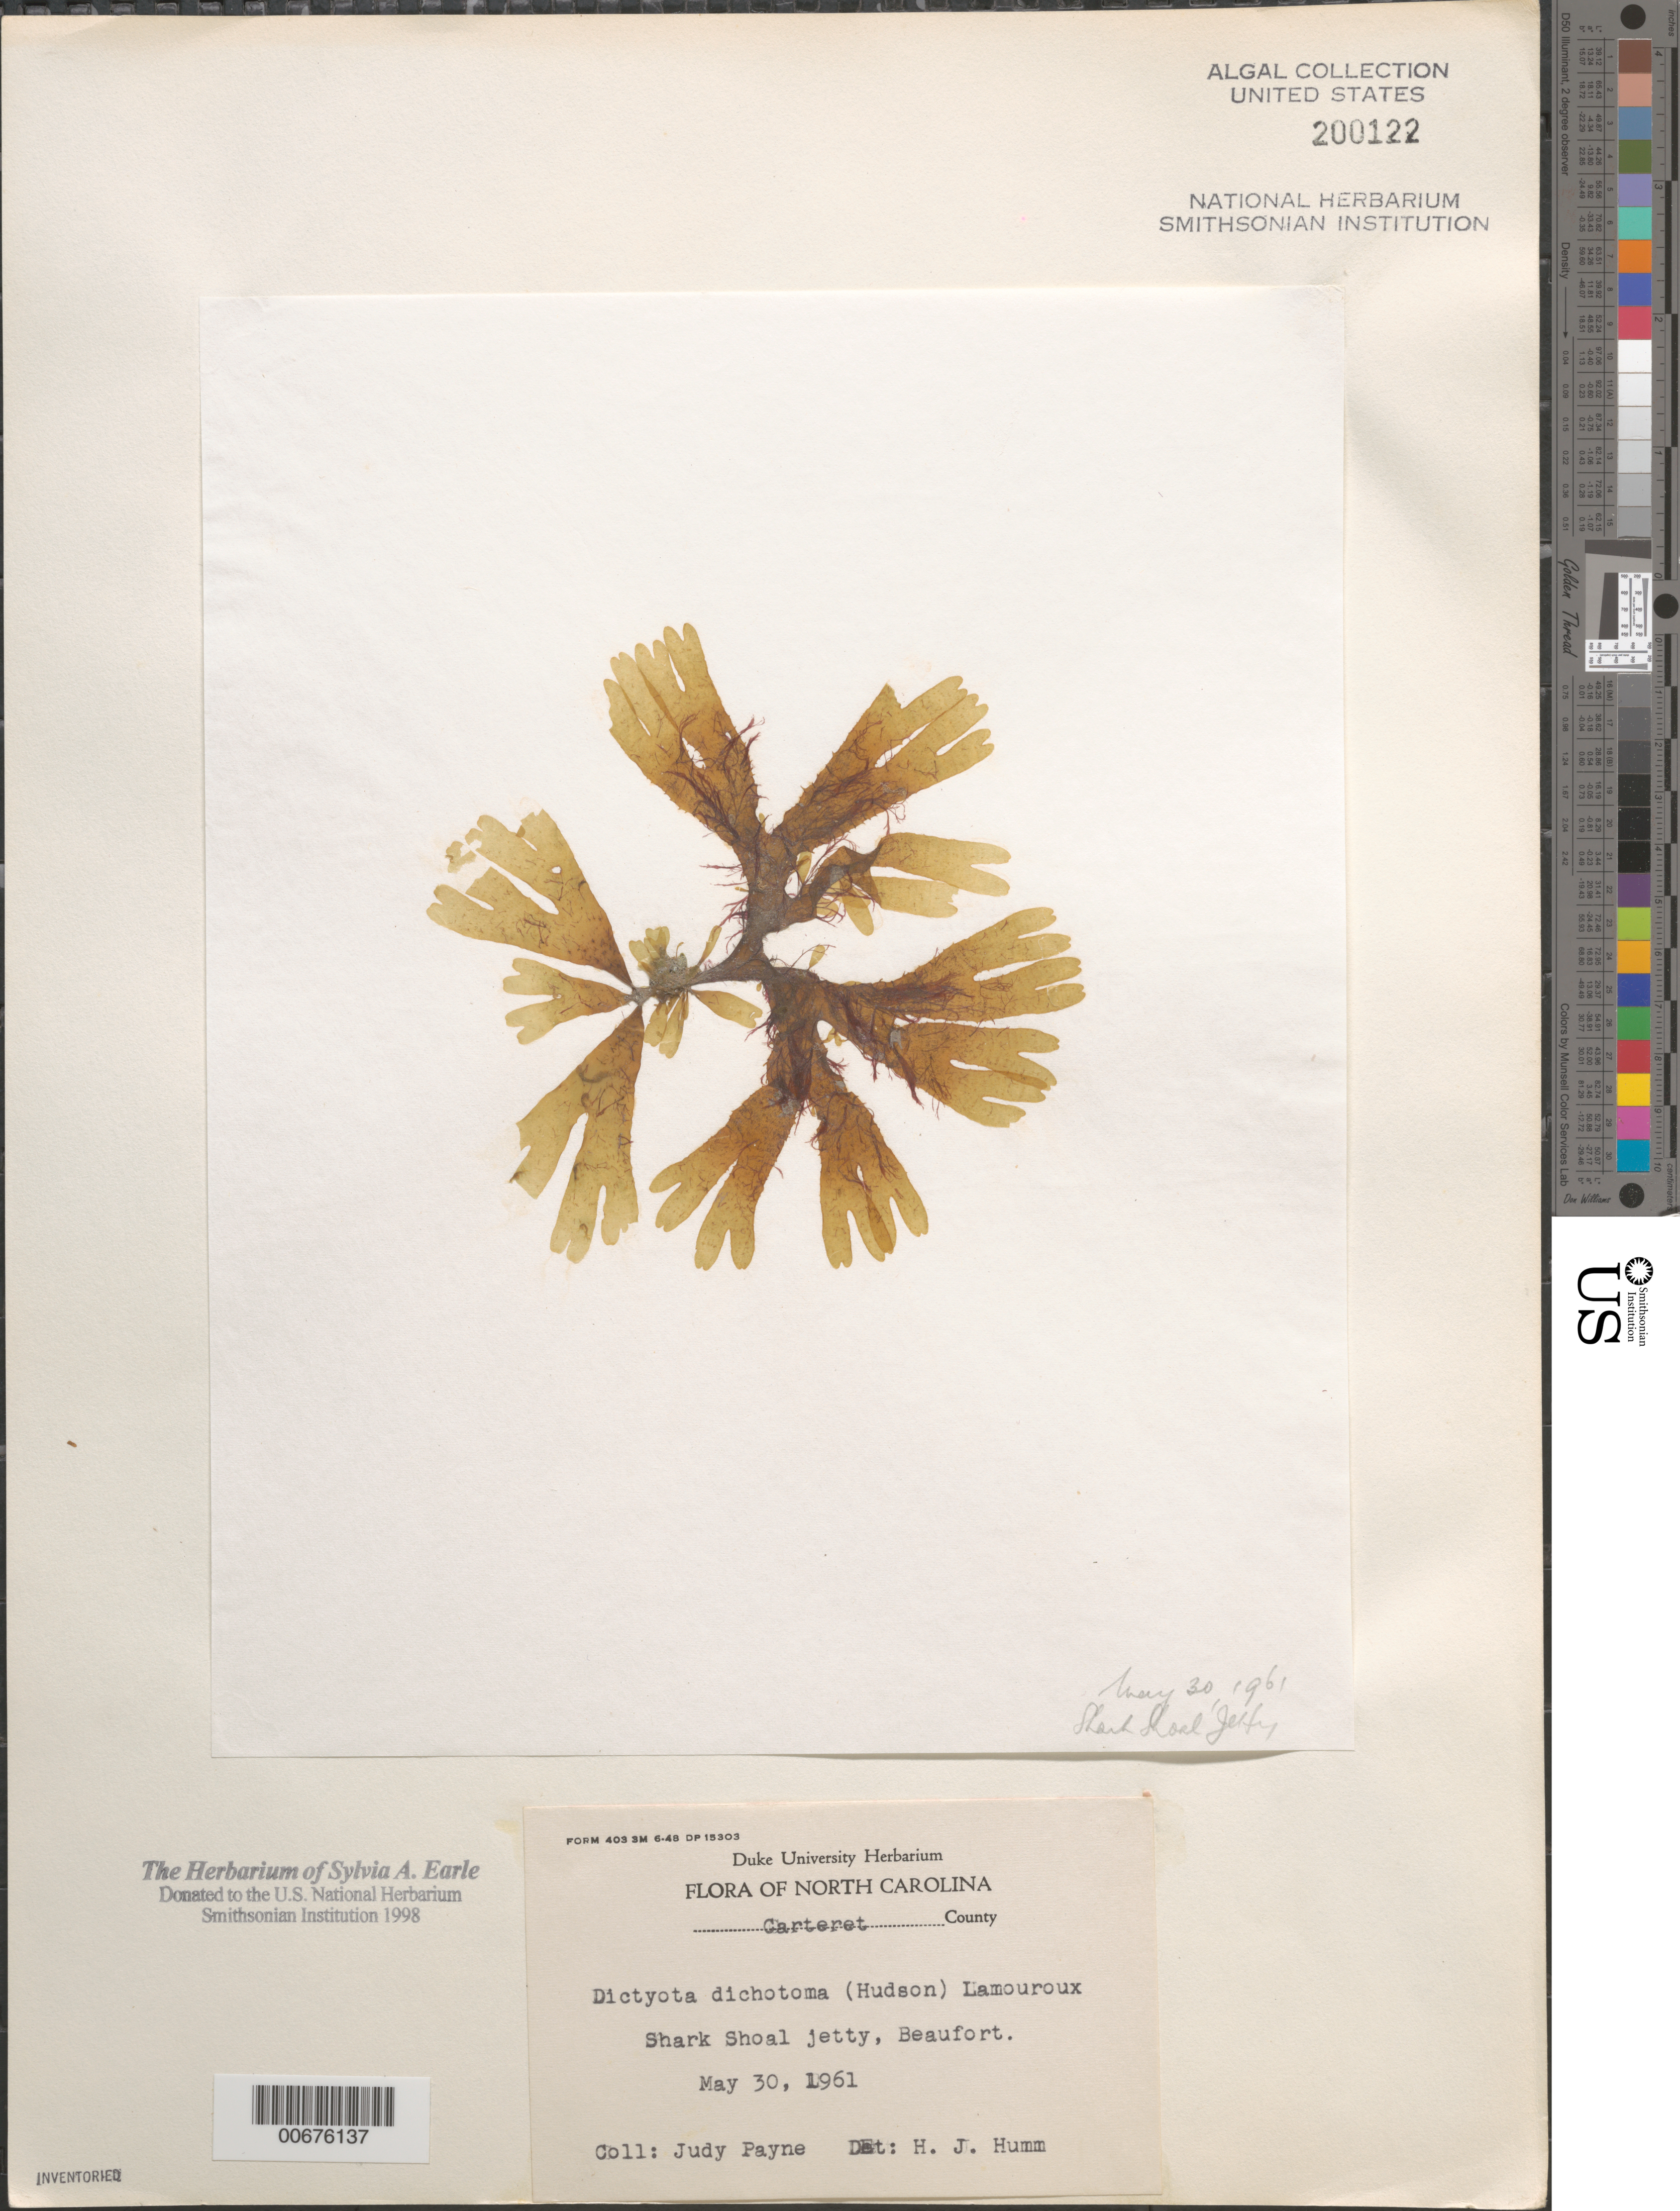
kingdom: Chromista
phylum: Ochrophyta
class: Phaeophyceae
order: Dictyotales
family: Dictyotaceae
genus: Dictyota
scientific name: Dictyota dichotoma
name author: (Huds.) J.V.Lamouroux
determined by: Humm, Harold J.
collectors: J. Payne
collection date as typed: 30 May 1961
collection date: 1961-05-30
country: United States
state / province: North Carolina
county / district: Carteret County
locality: Shark Shoal jetty, Beaufort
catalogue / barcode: US 200122